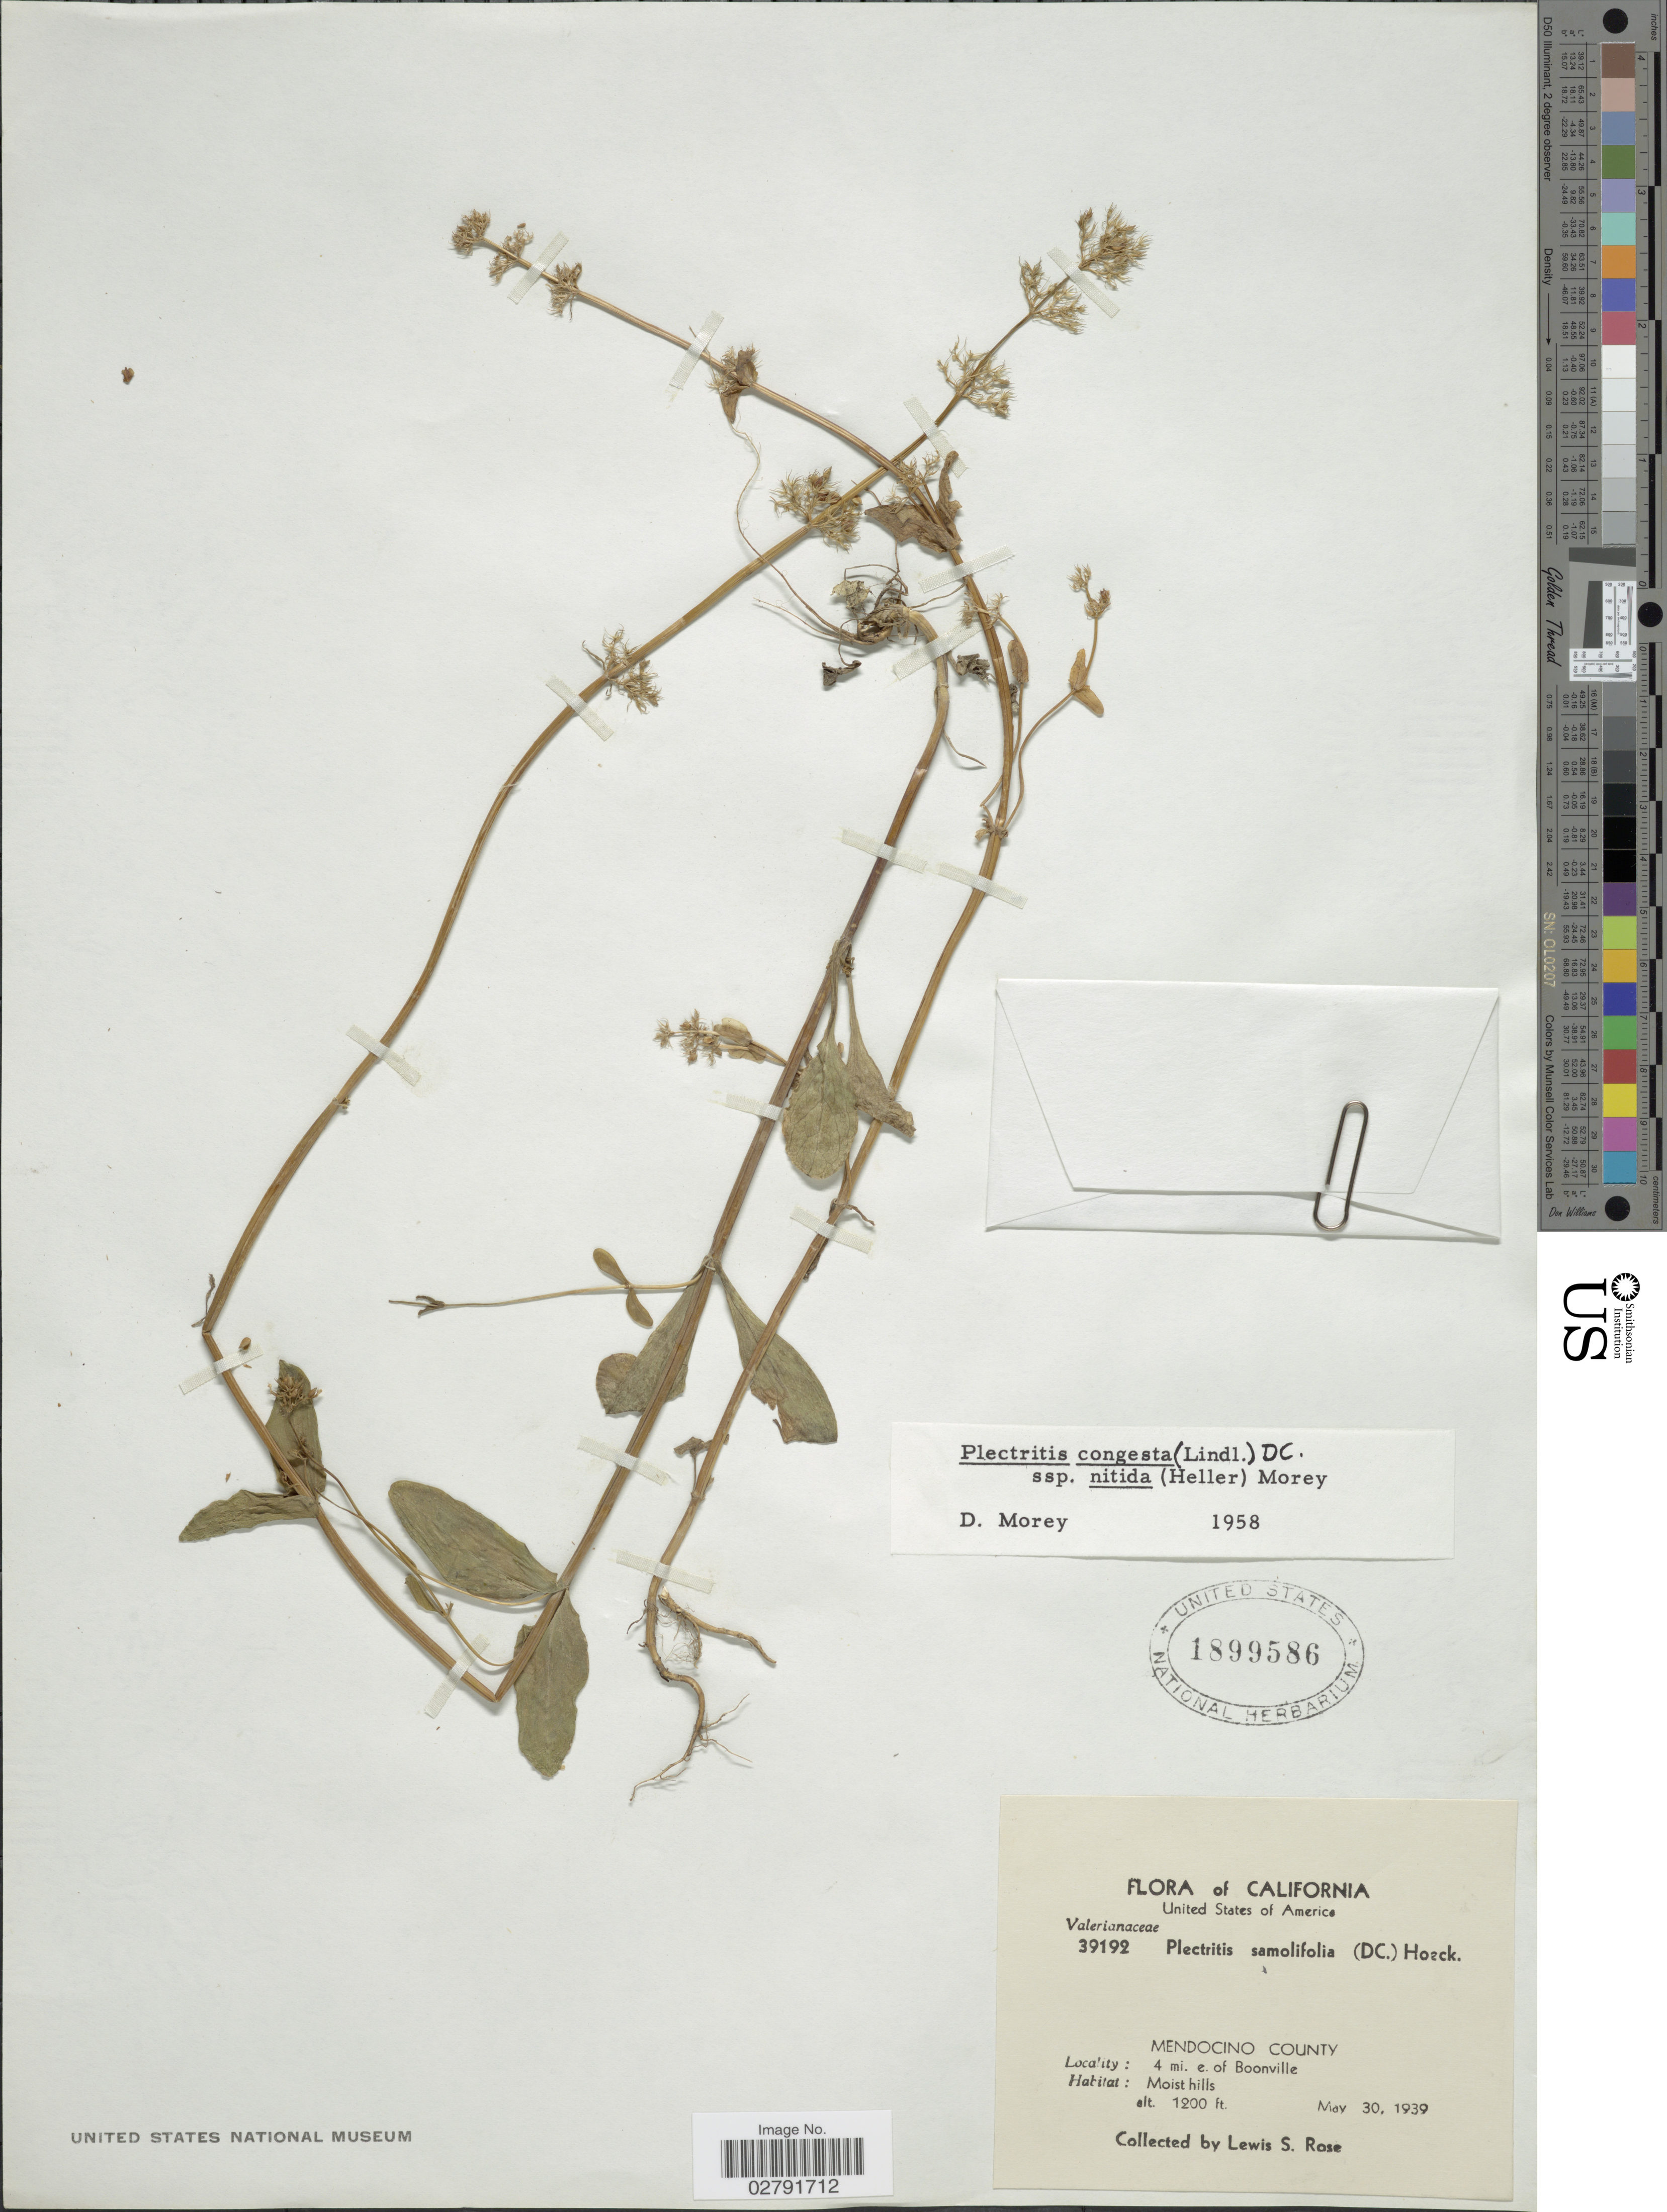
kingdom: Plantae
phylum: Tracheophyta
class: Magnoliopsida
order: Dipsacales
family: Caprifoliaceae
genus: Plectritis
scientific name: Plectritis congesta subsp. nitida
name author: (A. Heller) Morey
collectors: L. S. Rose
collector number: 39192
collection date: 1939-05-30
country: United States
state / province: California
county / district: Mendocino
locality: Mendocino County. 4 mi. e. of Boonville.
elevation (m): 366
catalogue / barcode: US 1899586